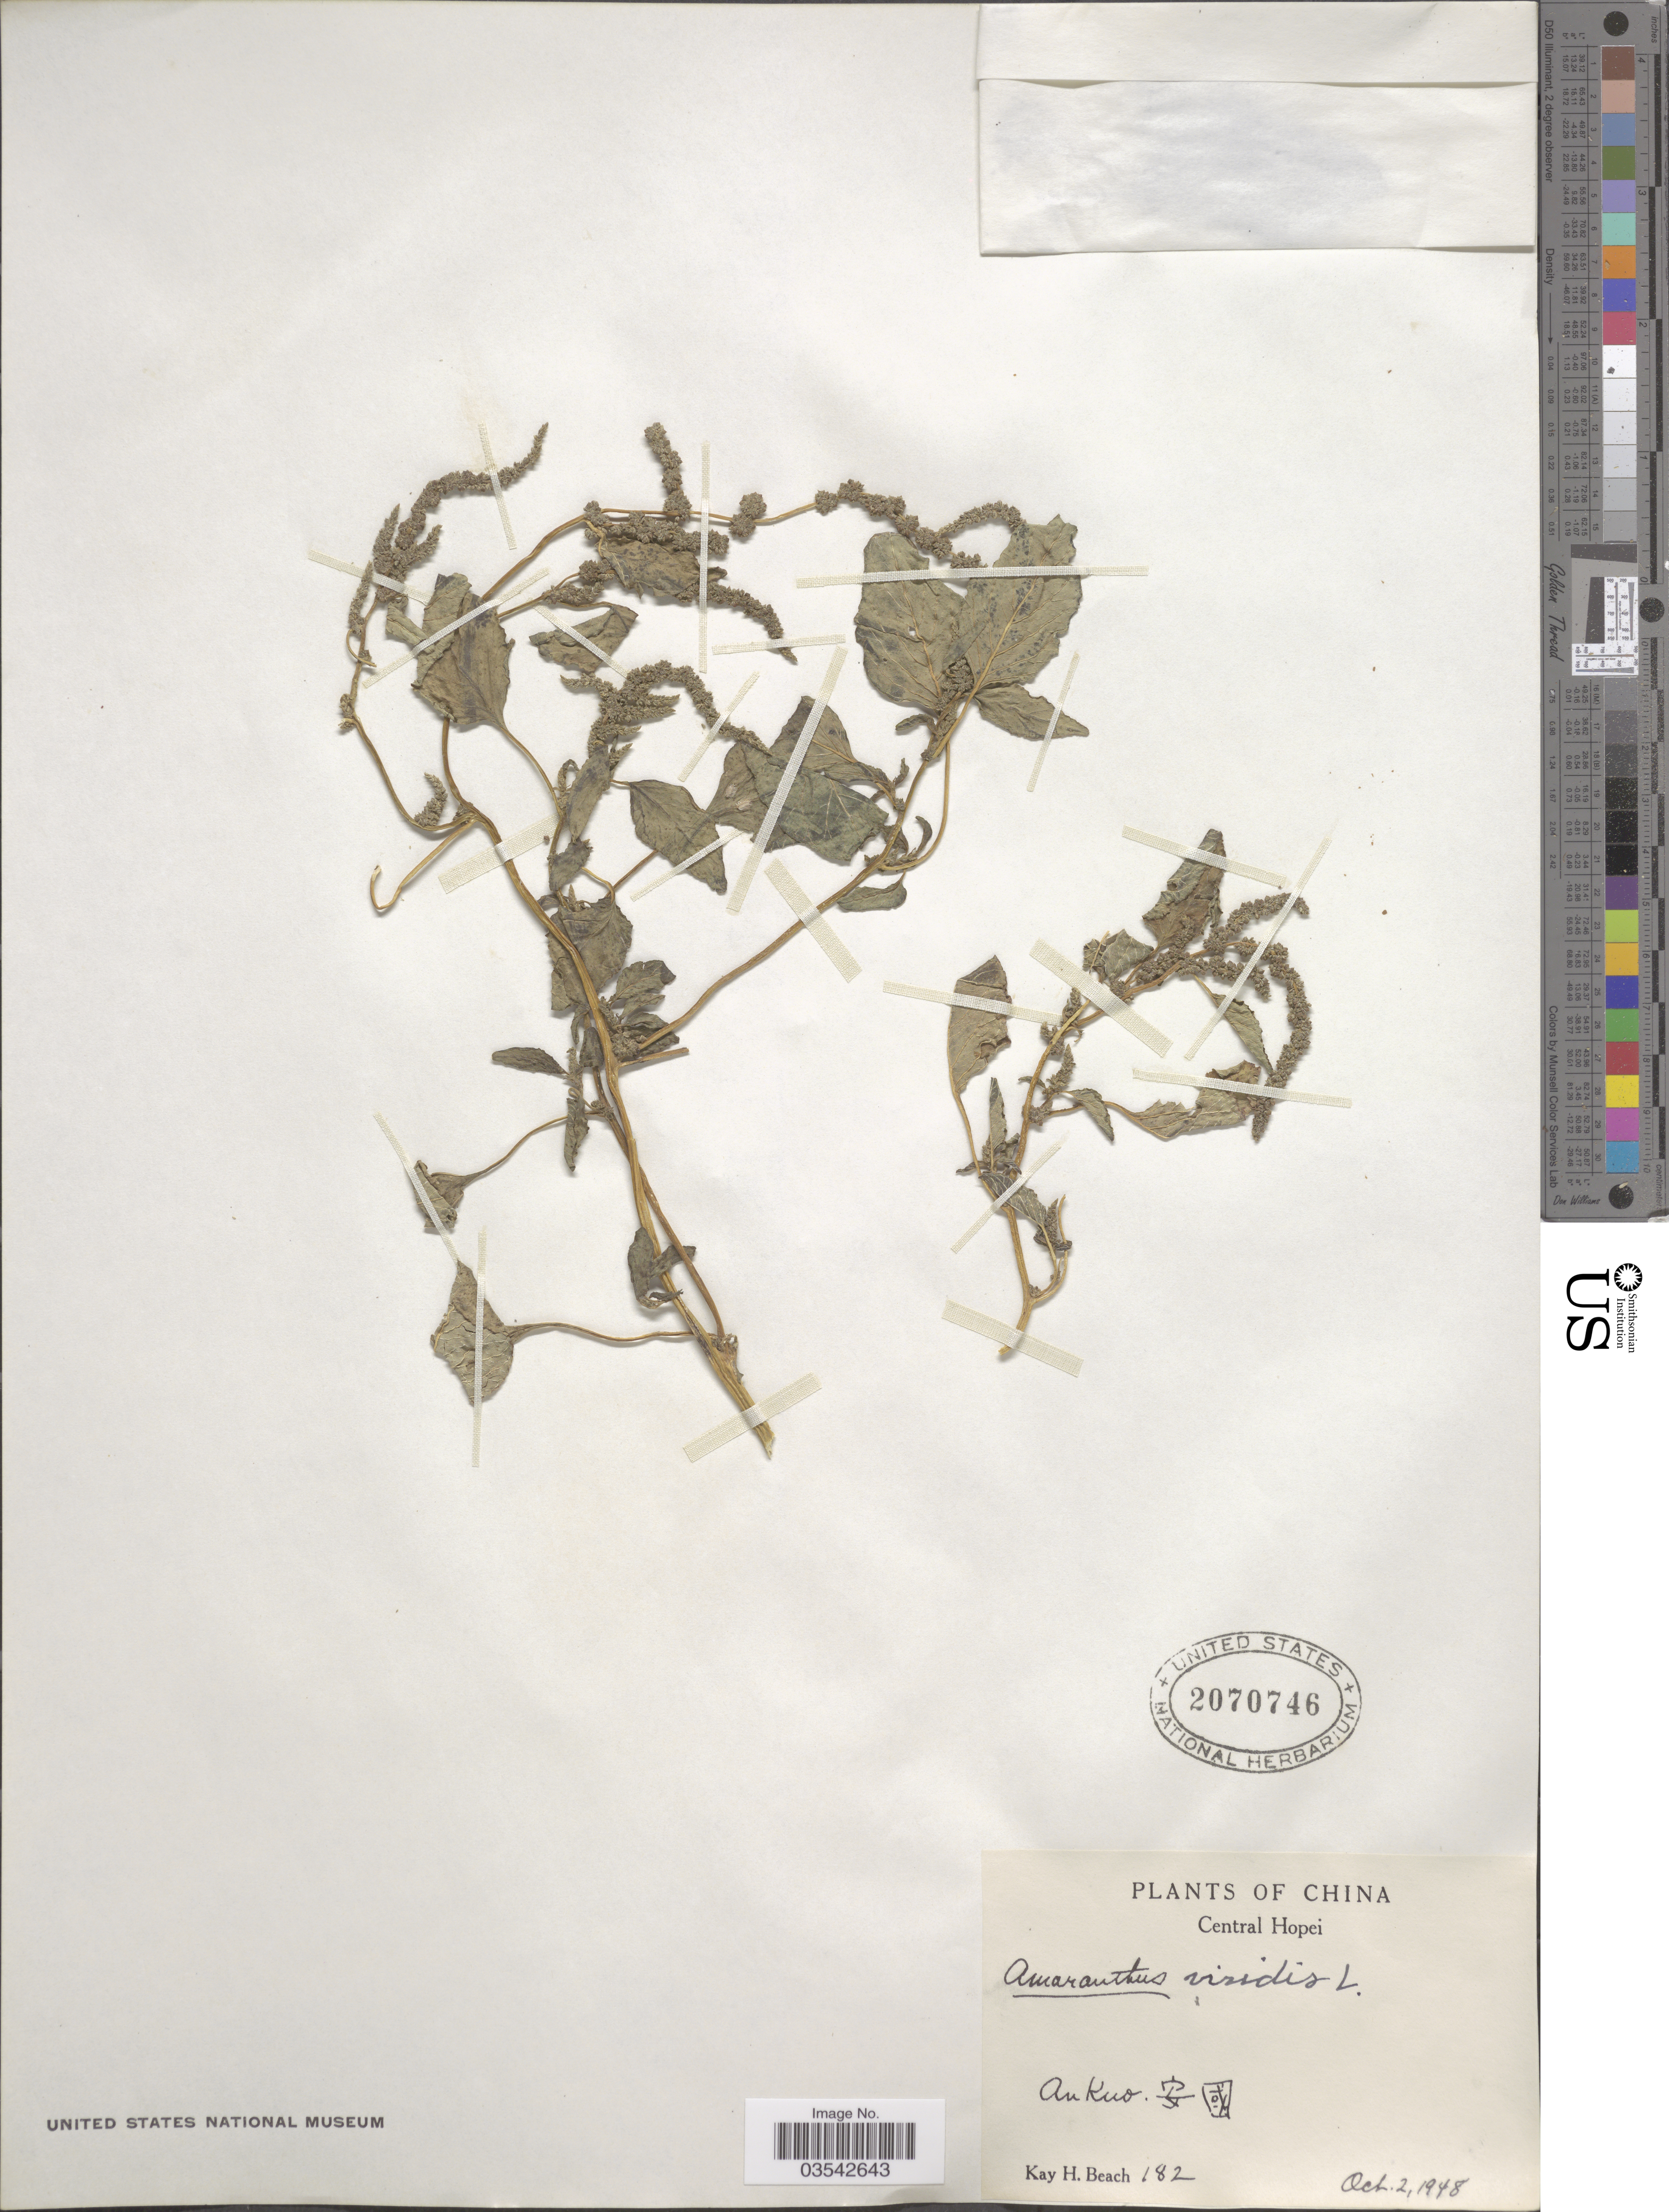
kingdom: Plantae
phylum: Tracheophyta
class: Magnoliopsida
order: Caryophyllales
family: Amaranthaceae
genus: Amaranthus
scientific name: Amaranthus viridis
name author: L.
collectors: K. H. Beach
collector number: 182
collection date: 1948-10-02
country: China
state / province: Hebei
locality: Central Hopei. An Kuo X.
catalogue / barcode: US 2070746